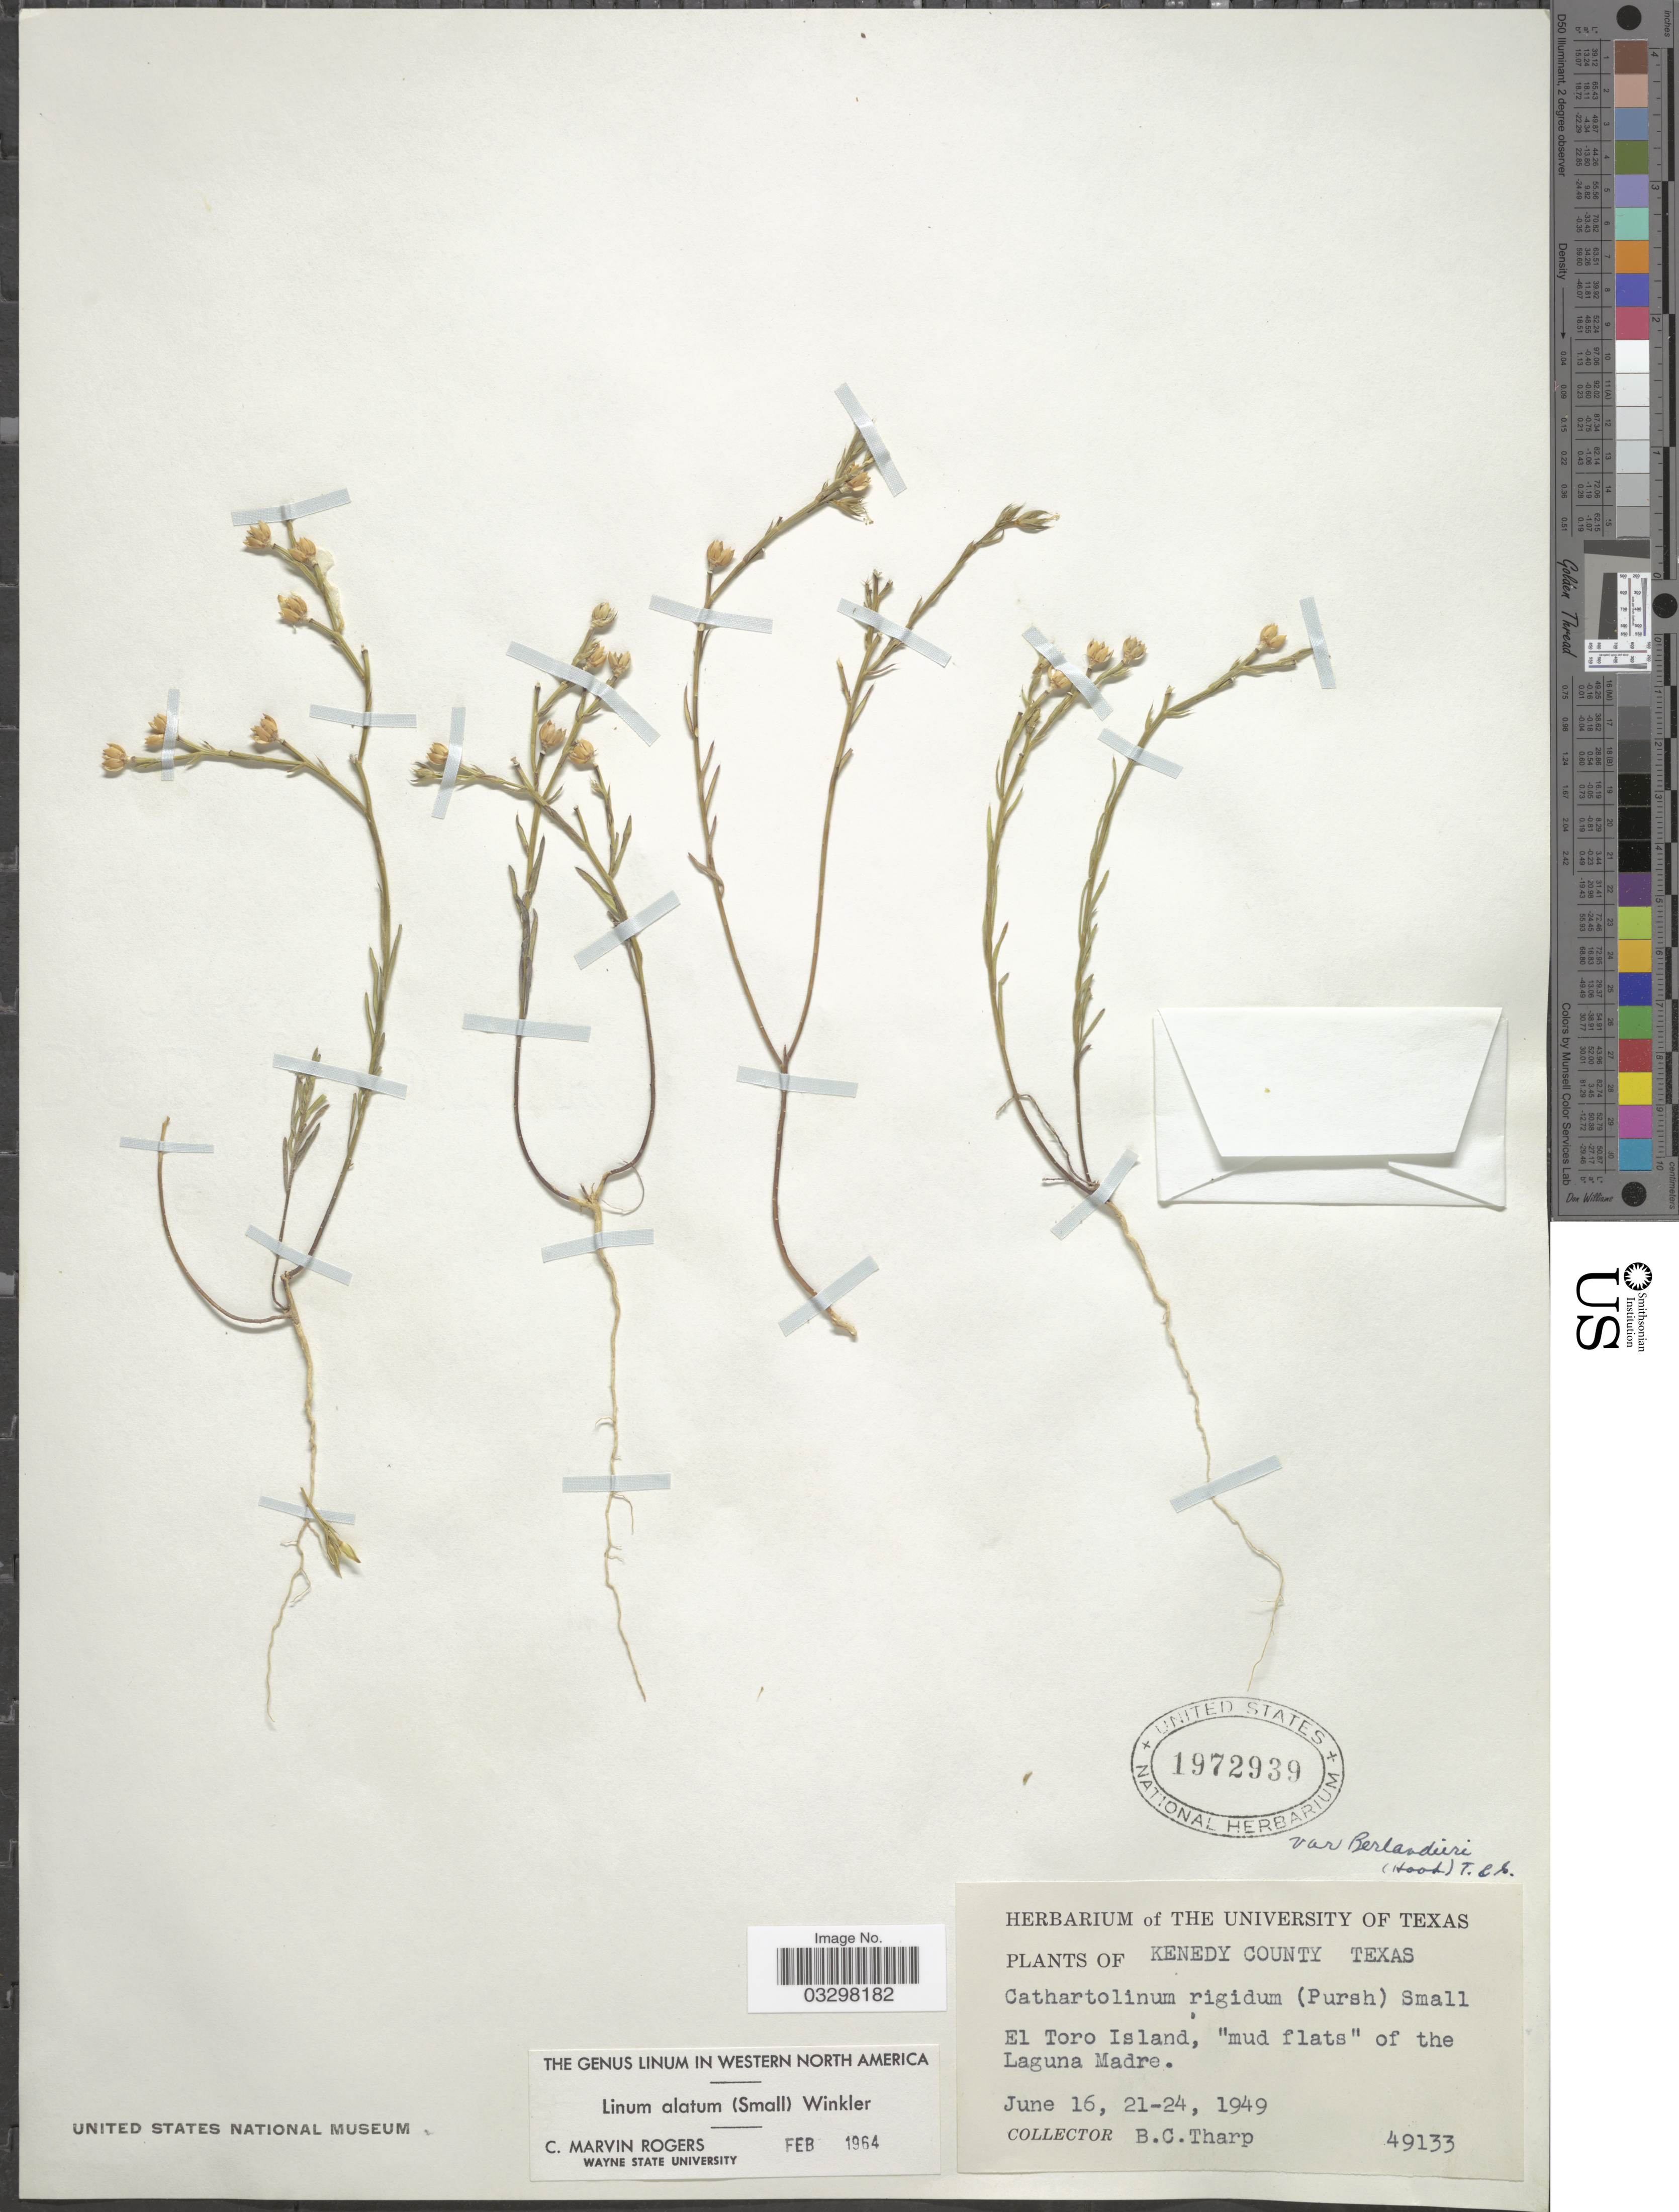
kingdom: Plantae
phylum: Tracheophyta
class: Magnoliopsida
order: Malpighiales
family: Linaceae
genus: Linum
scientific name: Linum alatum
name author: (Small) H.J.P. Winkl.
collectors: B. C. Tharp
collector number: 49133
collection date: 1949-06-16/1949-06-24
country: United States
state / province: Texas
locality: Kenedy County. El Toro Island, "mud flats" of the Laguna Madre.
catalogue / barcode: US 1972939